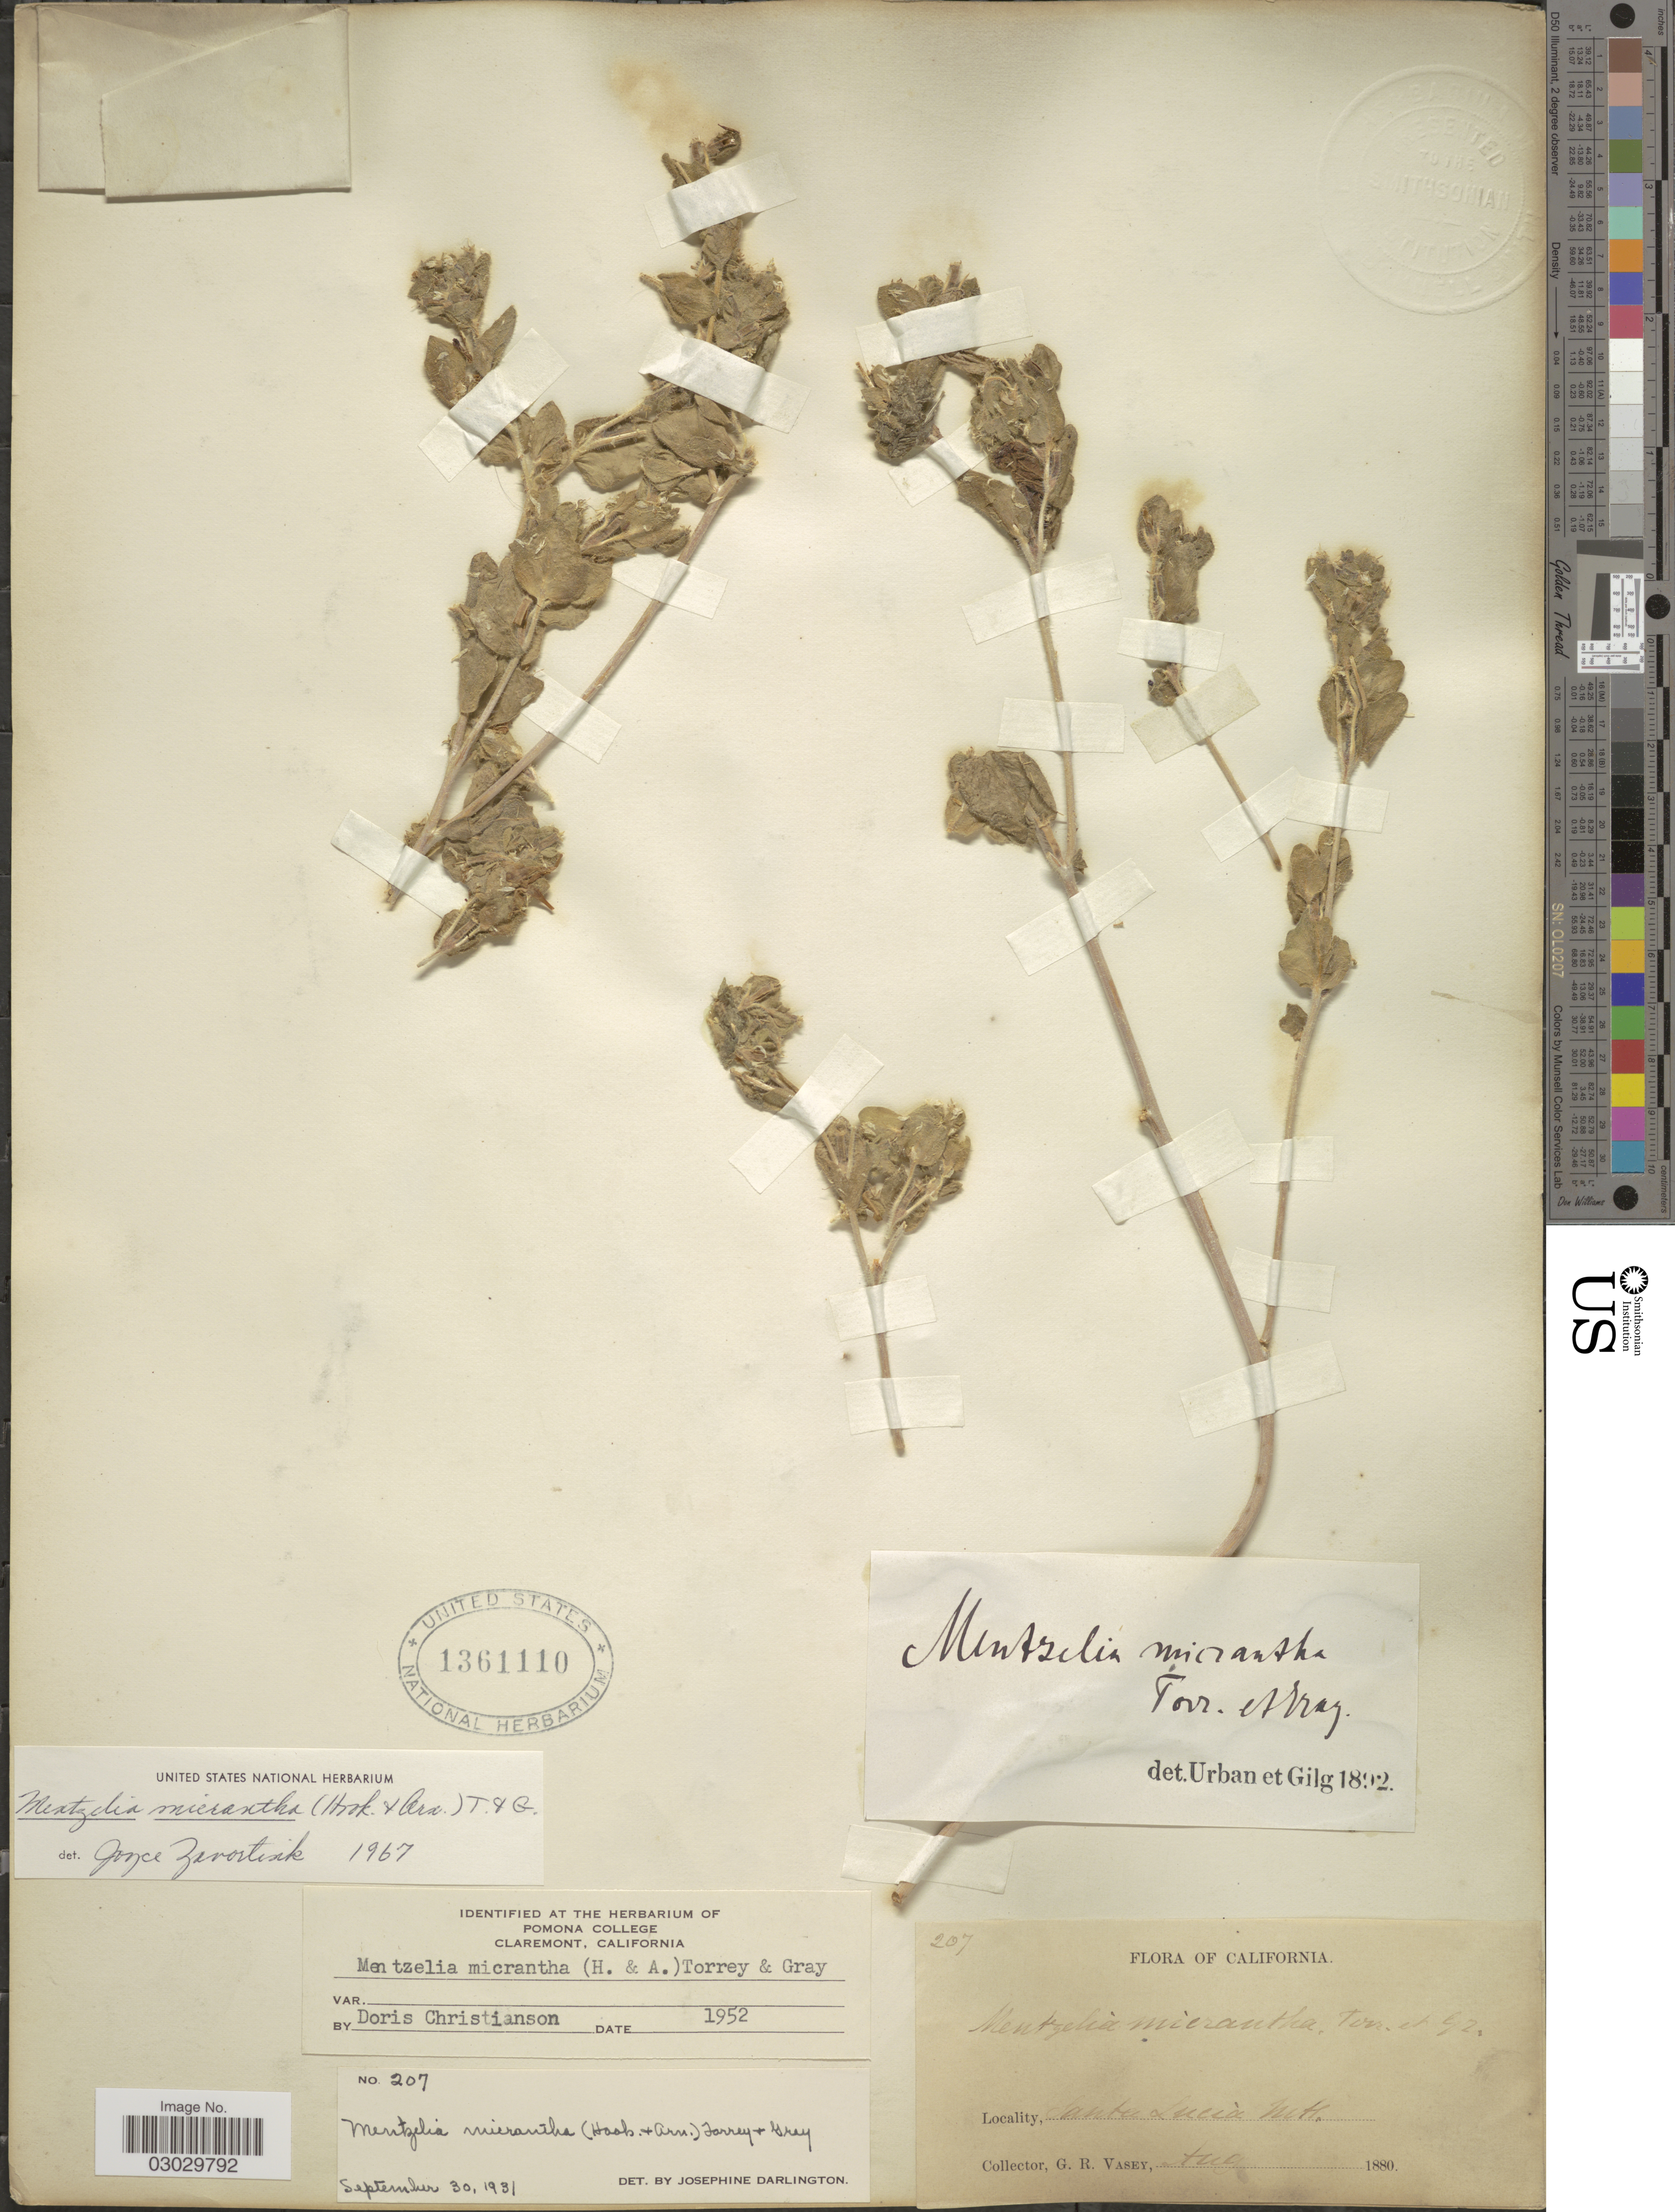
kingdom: Plantae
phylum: Tracheophyta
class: Magnoliopsida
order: Cornales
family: Loasaceae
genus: Mentzelia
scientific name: Mentzelia micrantha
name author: (Hook.) Torr. & A. Gray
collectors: G. R. Vasey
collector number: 207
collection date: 1880-08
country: United States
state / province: California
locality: Santa Lucia Mts.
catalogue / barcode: US 1361110